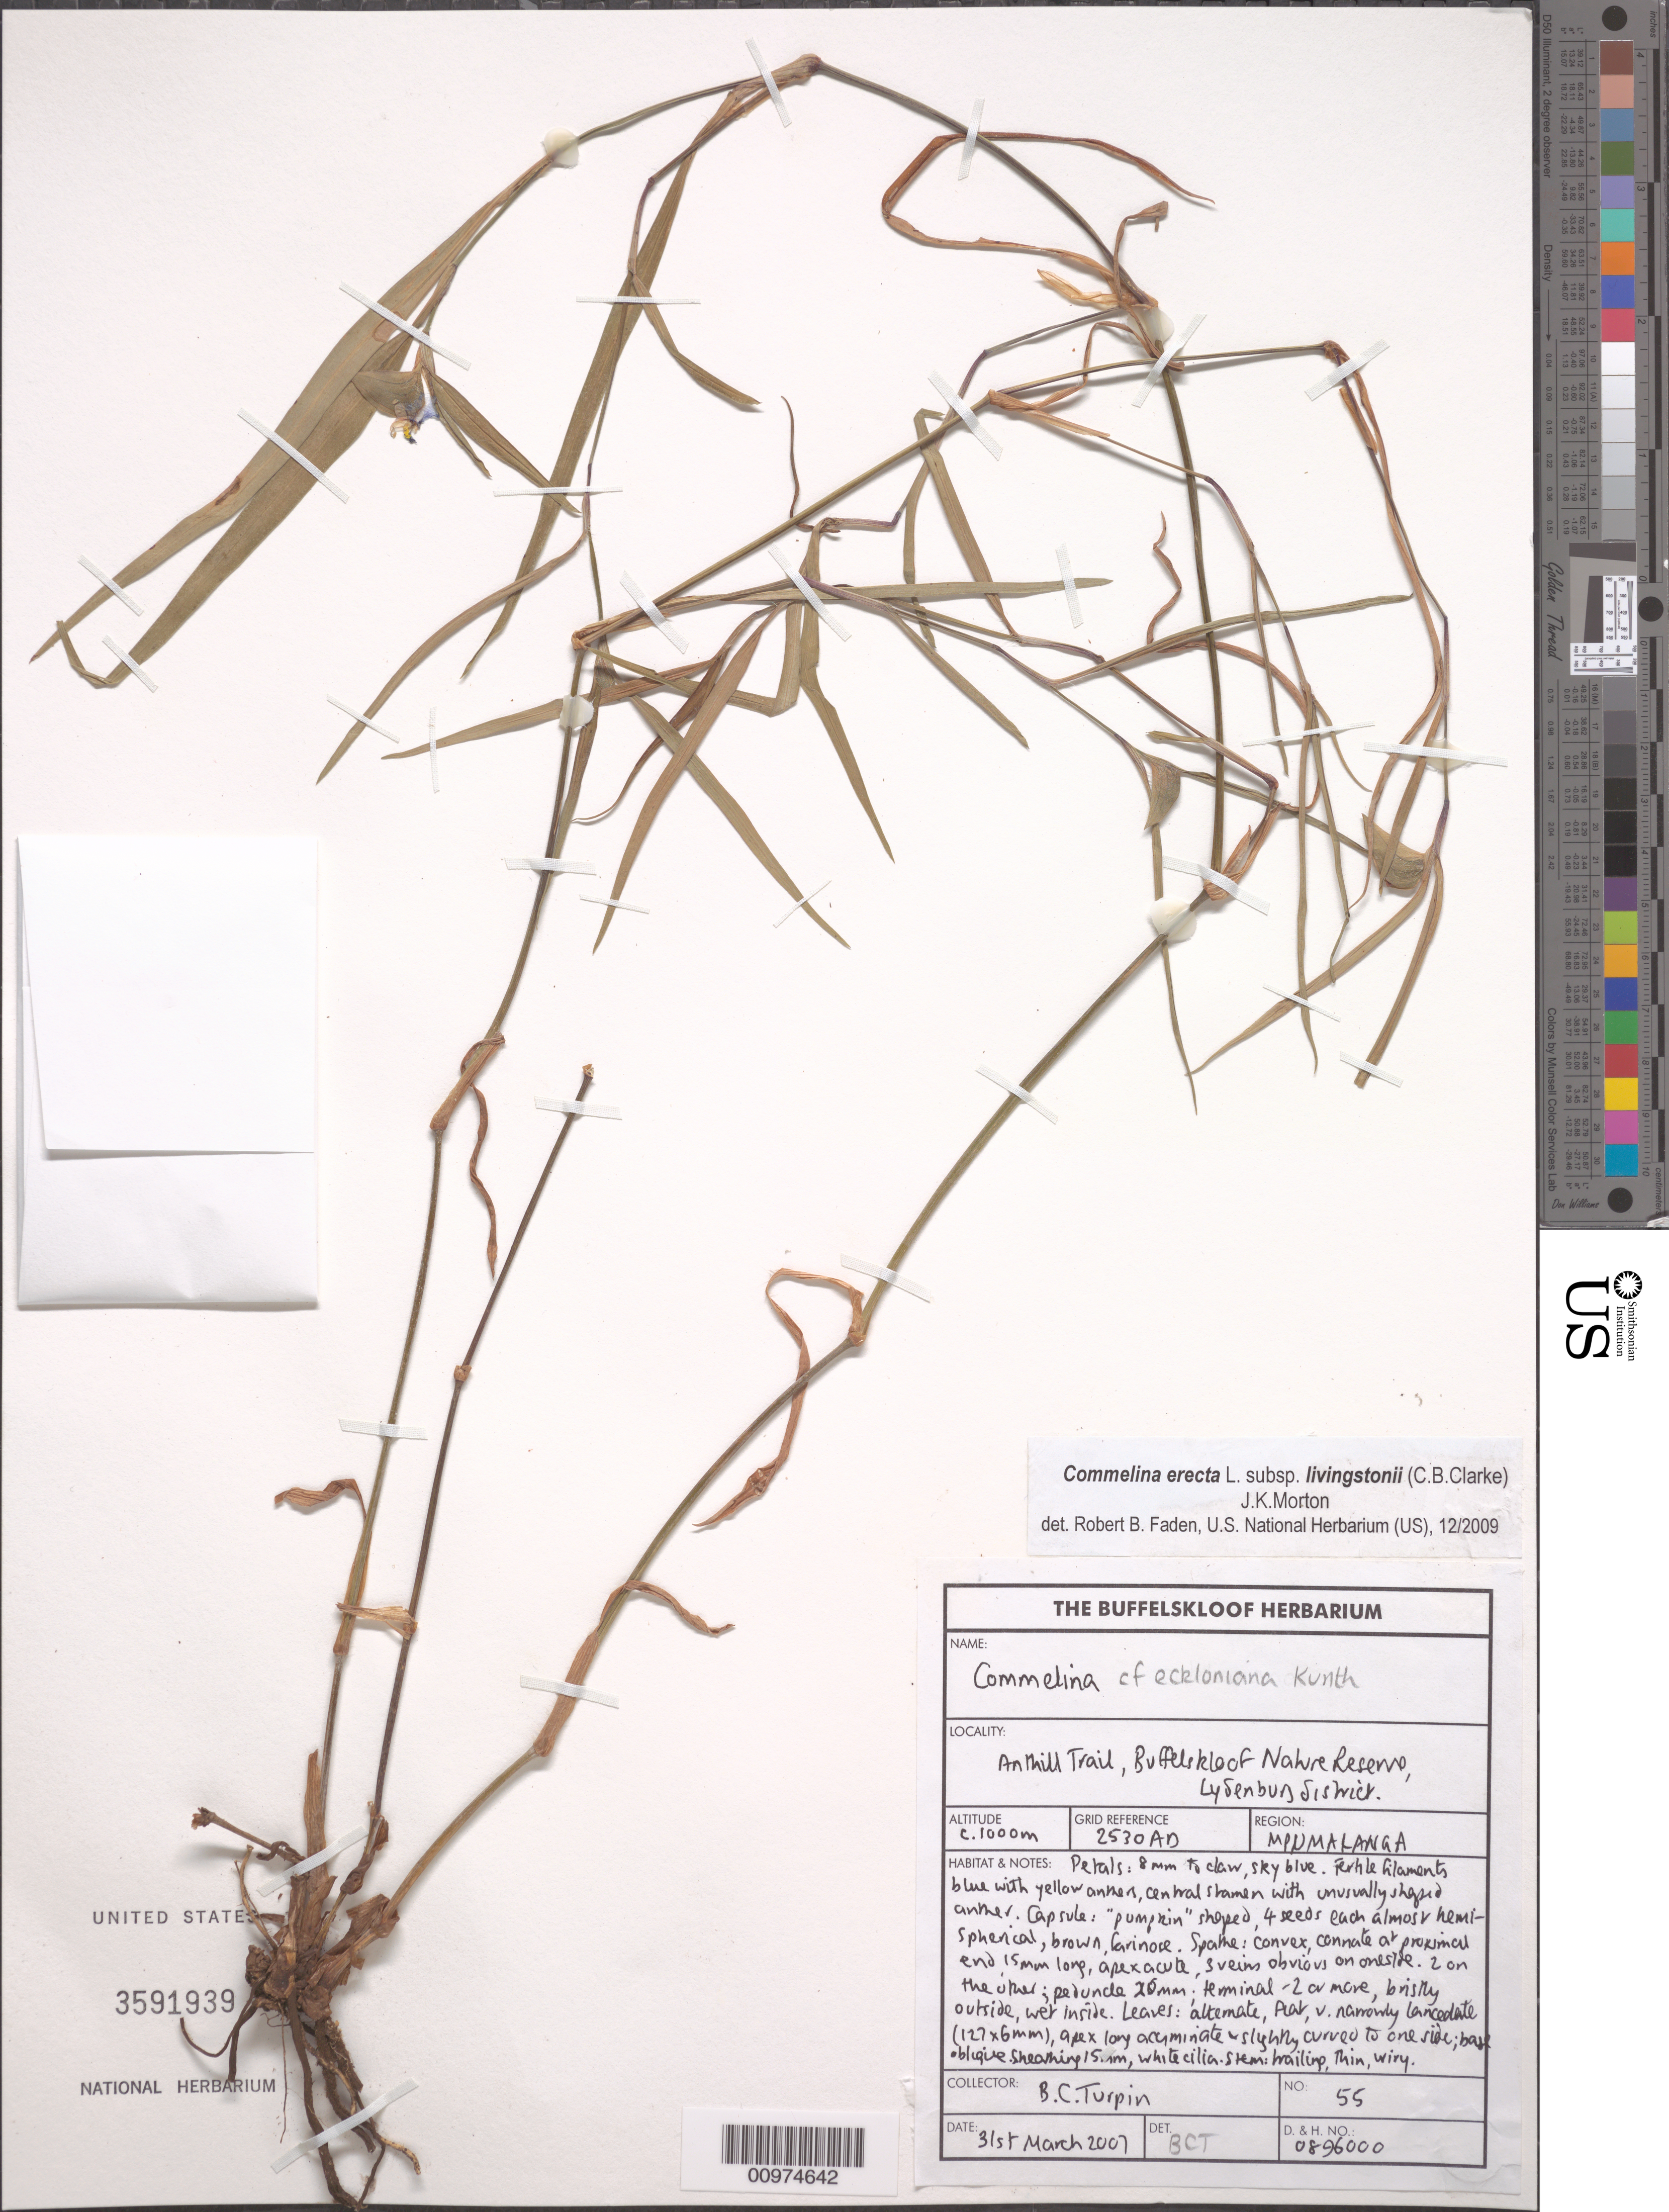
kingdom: Plantae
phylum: Tracheophyta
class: Liliopsida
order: Commelinales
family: Commelinaceae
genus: Commelina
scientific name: Commelina erecta subsp. livingstonii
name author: (C.B. Clarke) J.K. Morton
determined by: Faden, Robert B., (US), Smithsonian Institution - National Museum of Natural History (UNITED STATES)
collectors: B. C. Turpin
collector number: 55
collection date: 2007-03-31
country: South Africa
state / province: Mpumalanga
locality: Transvaal. Lydenburg. Anthill Trail, Buffelskloof Nature Reserve.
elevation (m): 1000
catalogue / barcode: US 3591939